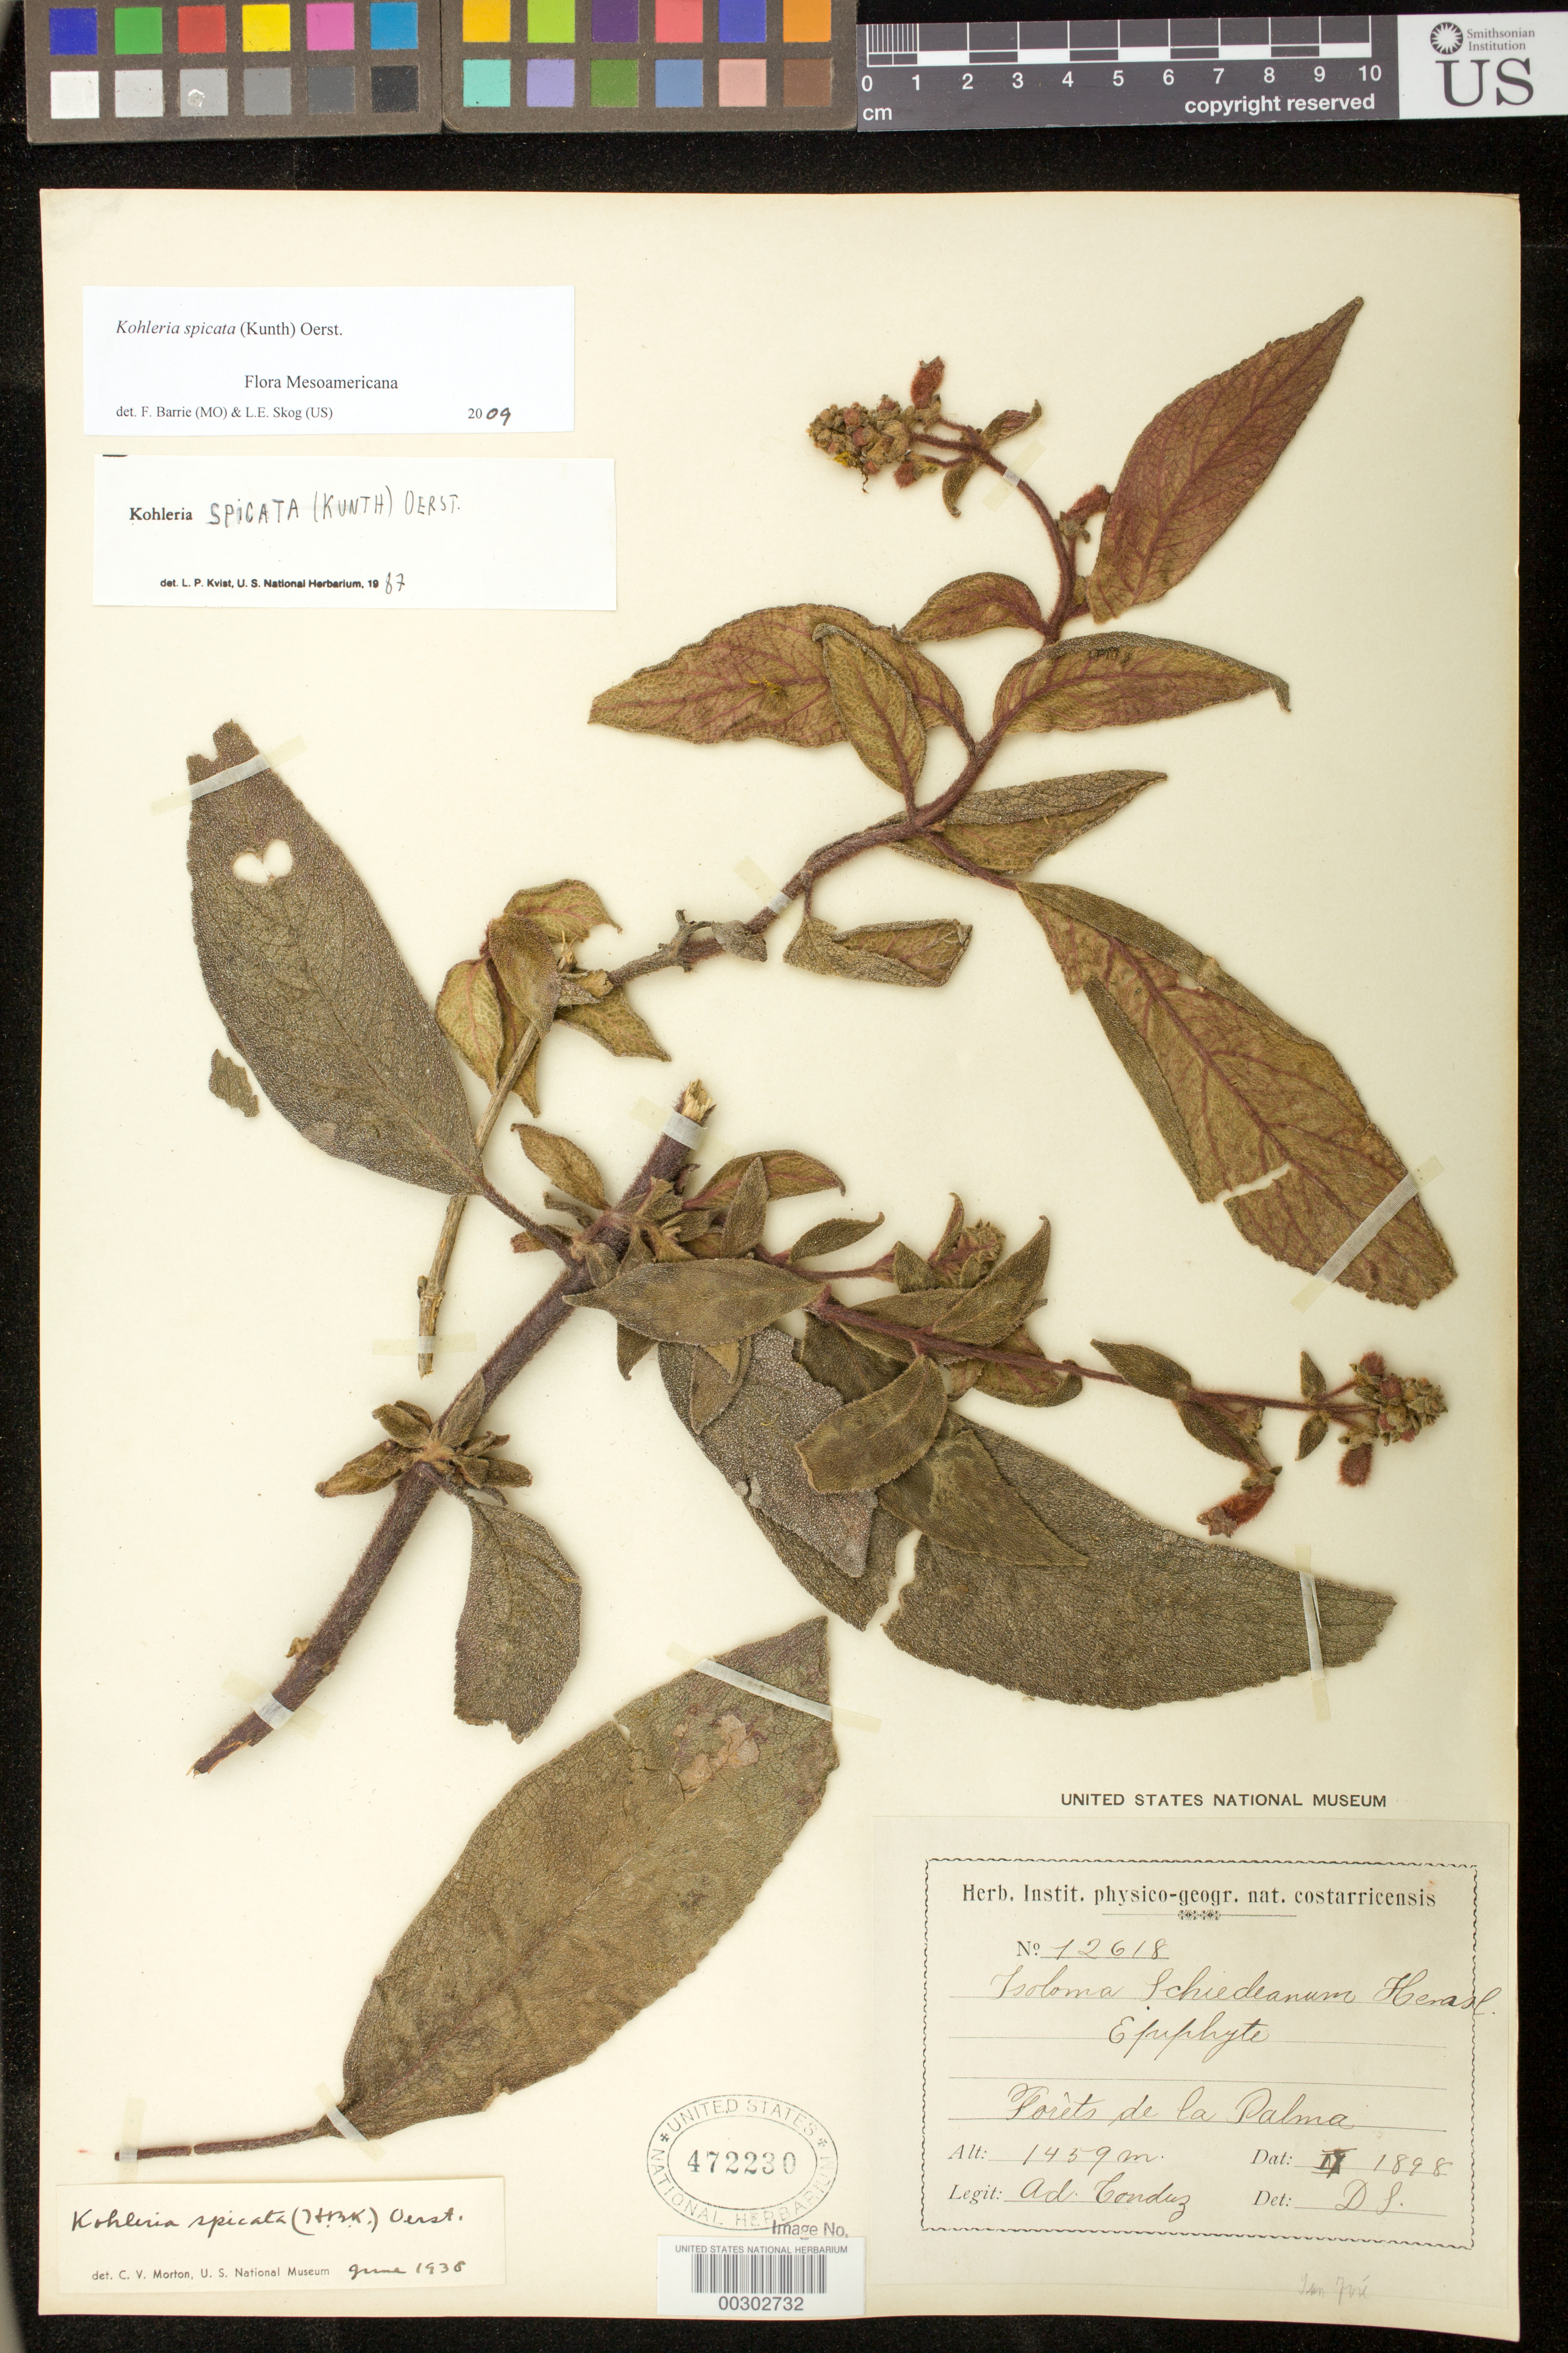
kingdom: Plantae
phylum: Tracheophyta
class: Magnoliopsida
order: Lamiales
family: Gesneriaceae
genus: Kohleria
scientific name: Kohleria spicata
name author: (Kunth) Oerst.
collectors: A. Tonduz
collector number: HIC 12618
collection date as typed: Sep 1898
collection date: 1898-09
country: Costa Rica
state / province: San José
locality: La Palma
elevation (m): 1459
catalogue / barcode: US 472230